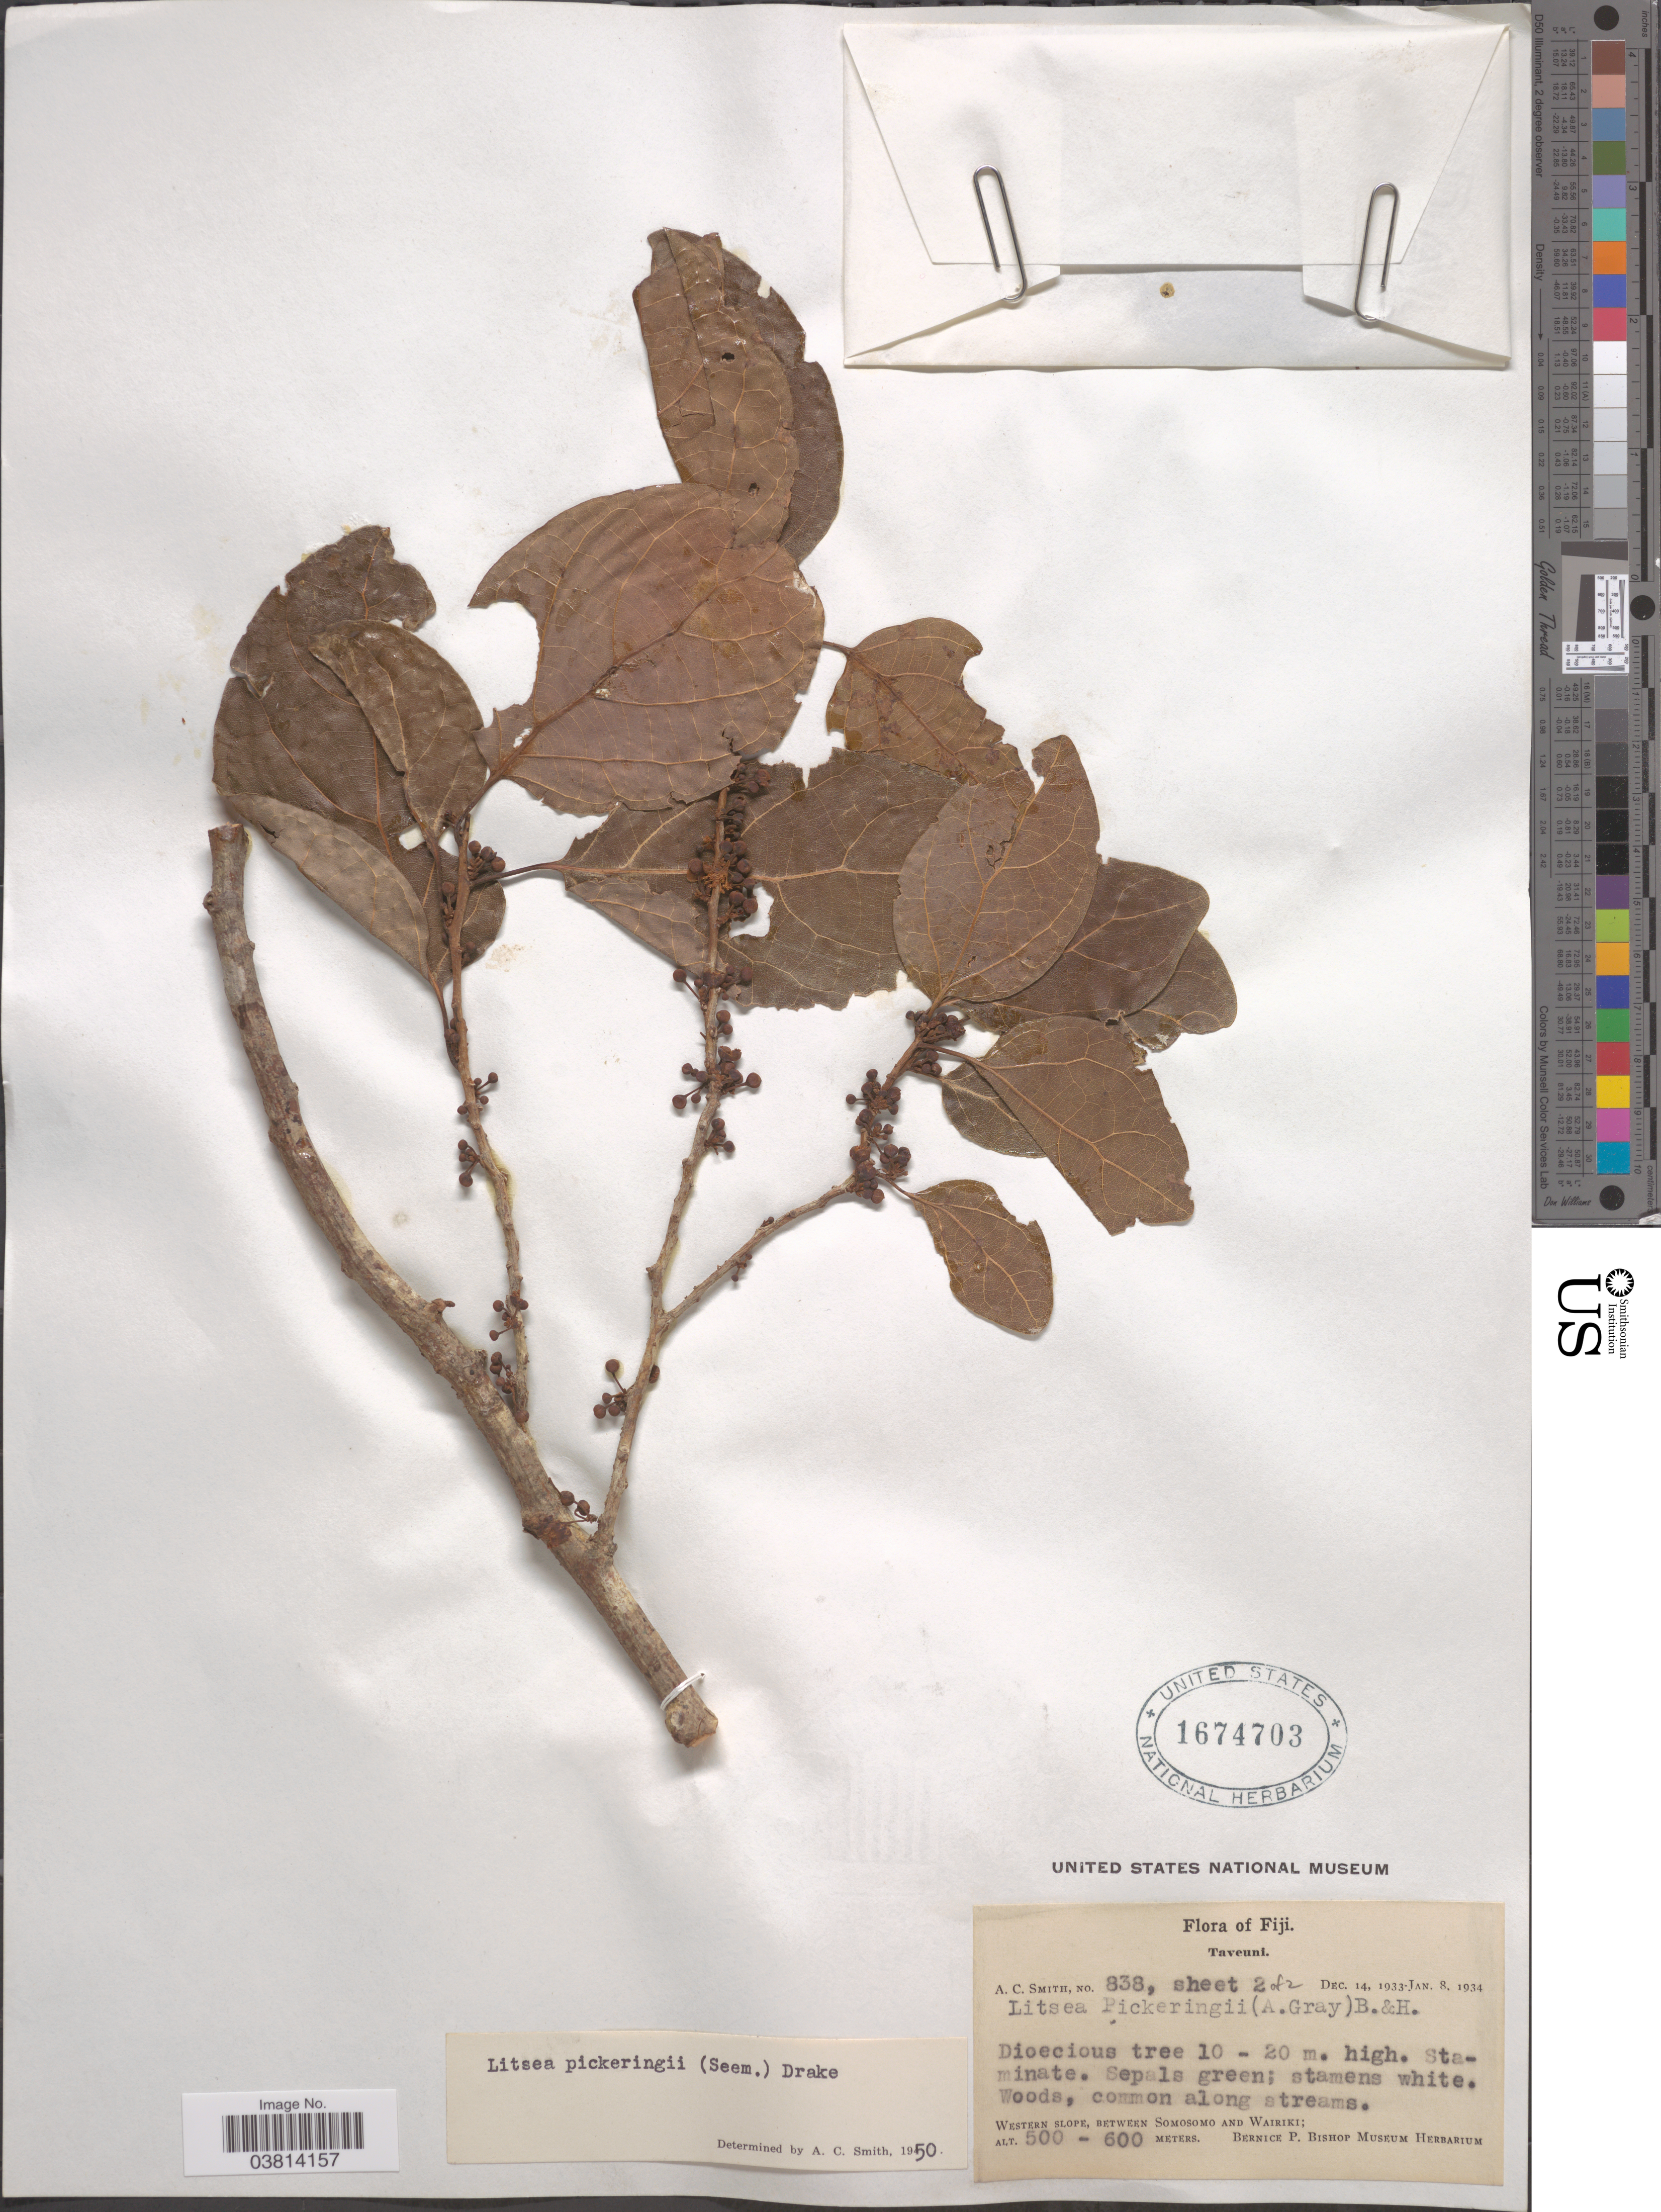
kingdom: Plantae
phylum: Tracheophyta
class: Magnoliopsida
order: Laurales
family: Lauraceae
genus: Litsea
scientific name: Litsea pickeringii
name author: Benth. & Hook. f. ex Drake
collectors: A. C. Smith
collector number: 838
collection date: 1933-12-14/1934-01-08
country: Fiji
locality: Taveuni. Along streams. Western slope, between Somosomo and Wairiki.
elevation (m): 500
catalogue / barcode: US 1674703